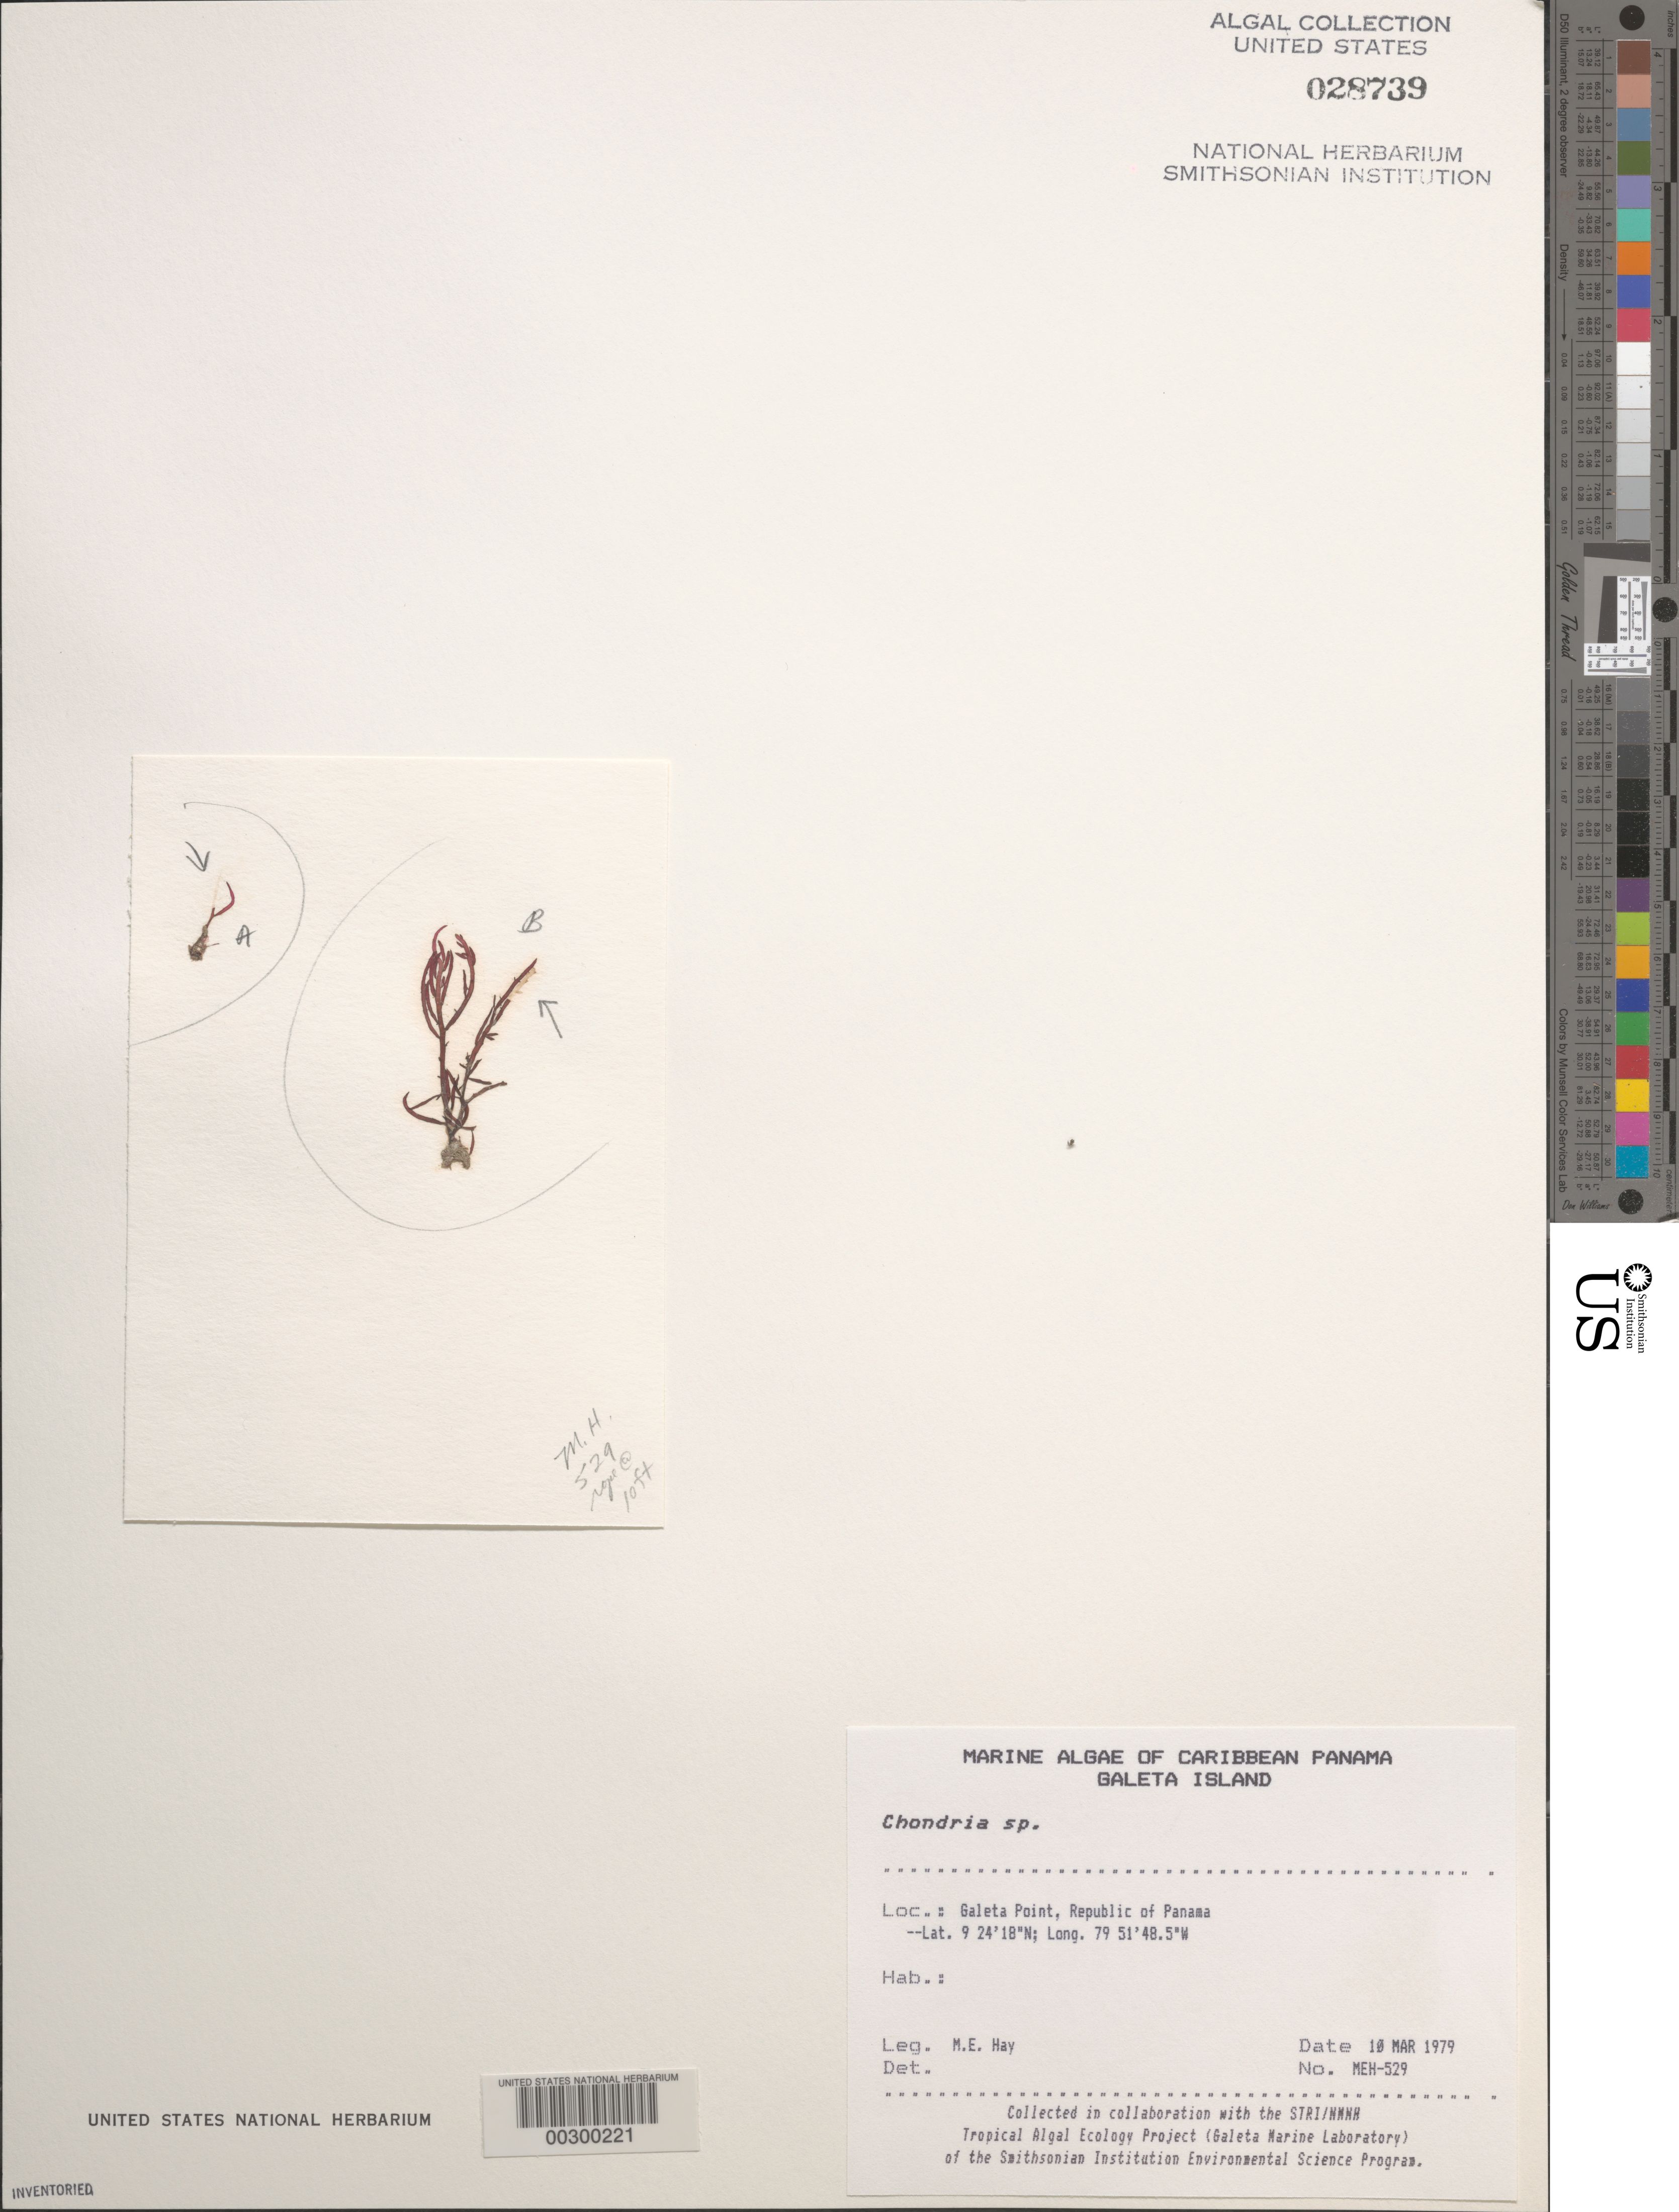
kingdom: Plantae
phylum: Rhodophyta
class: Florideophyceae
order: Ceramiales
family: Rhodomelaceae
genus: Chondria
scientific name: Chondria sp.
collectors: M. E. Hay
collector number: MEH-529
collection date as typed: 10 Mar 1979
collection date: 1979-03-10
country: Panama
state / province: Colón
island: Galeta Island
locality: Galeta Point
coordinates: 9 24' 18" N, 79 51' 48.5" W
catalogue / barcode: US 28739